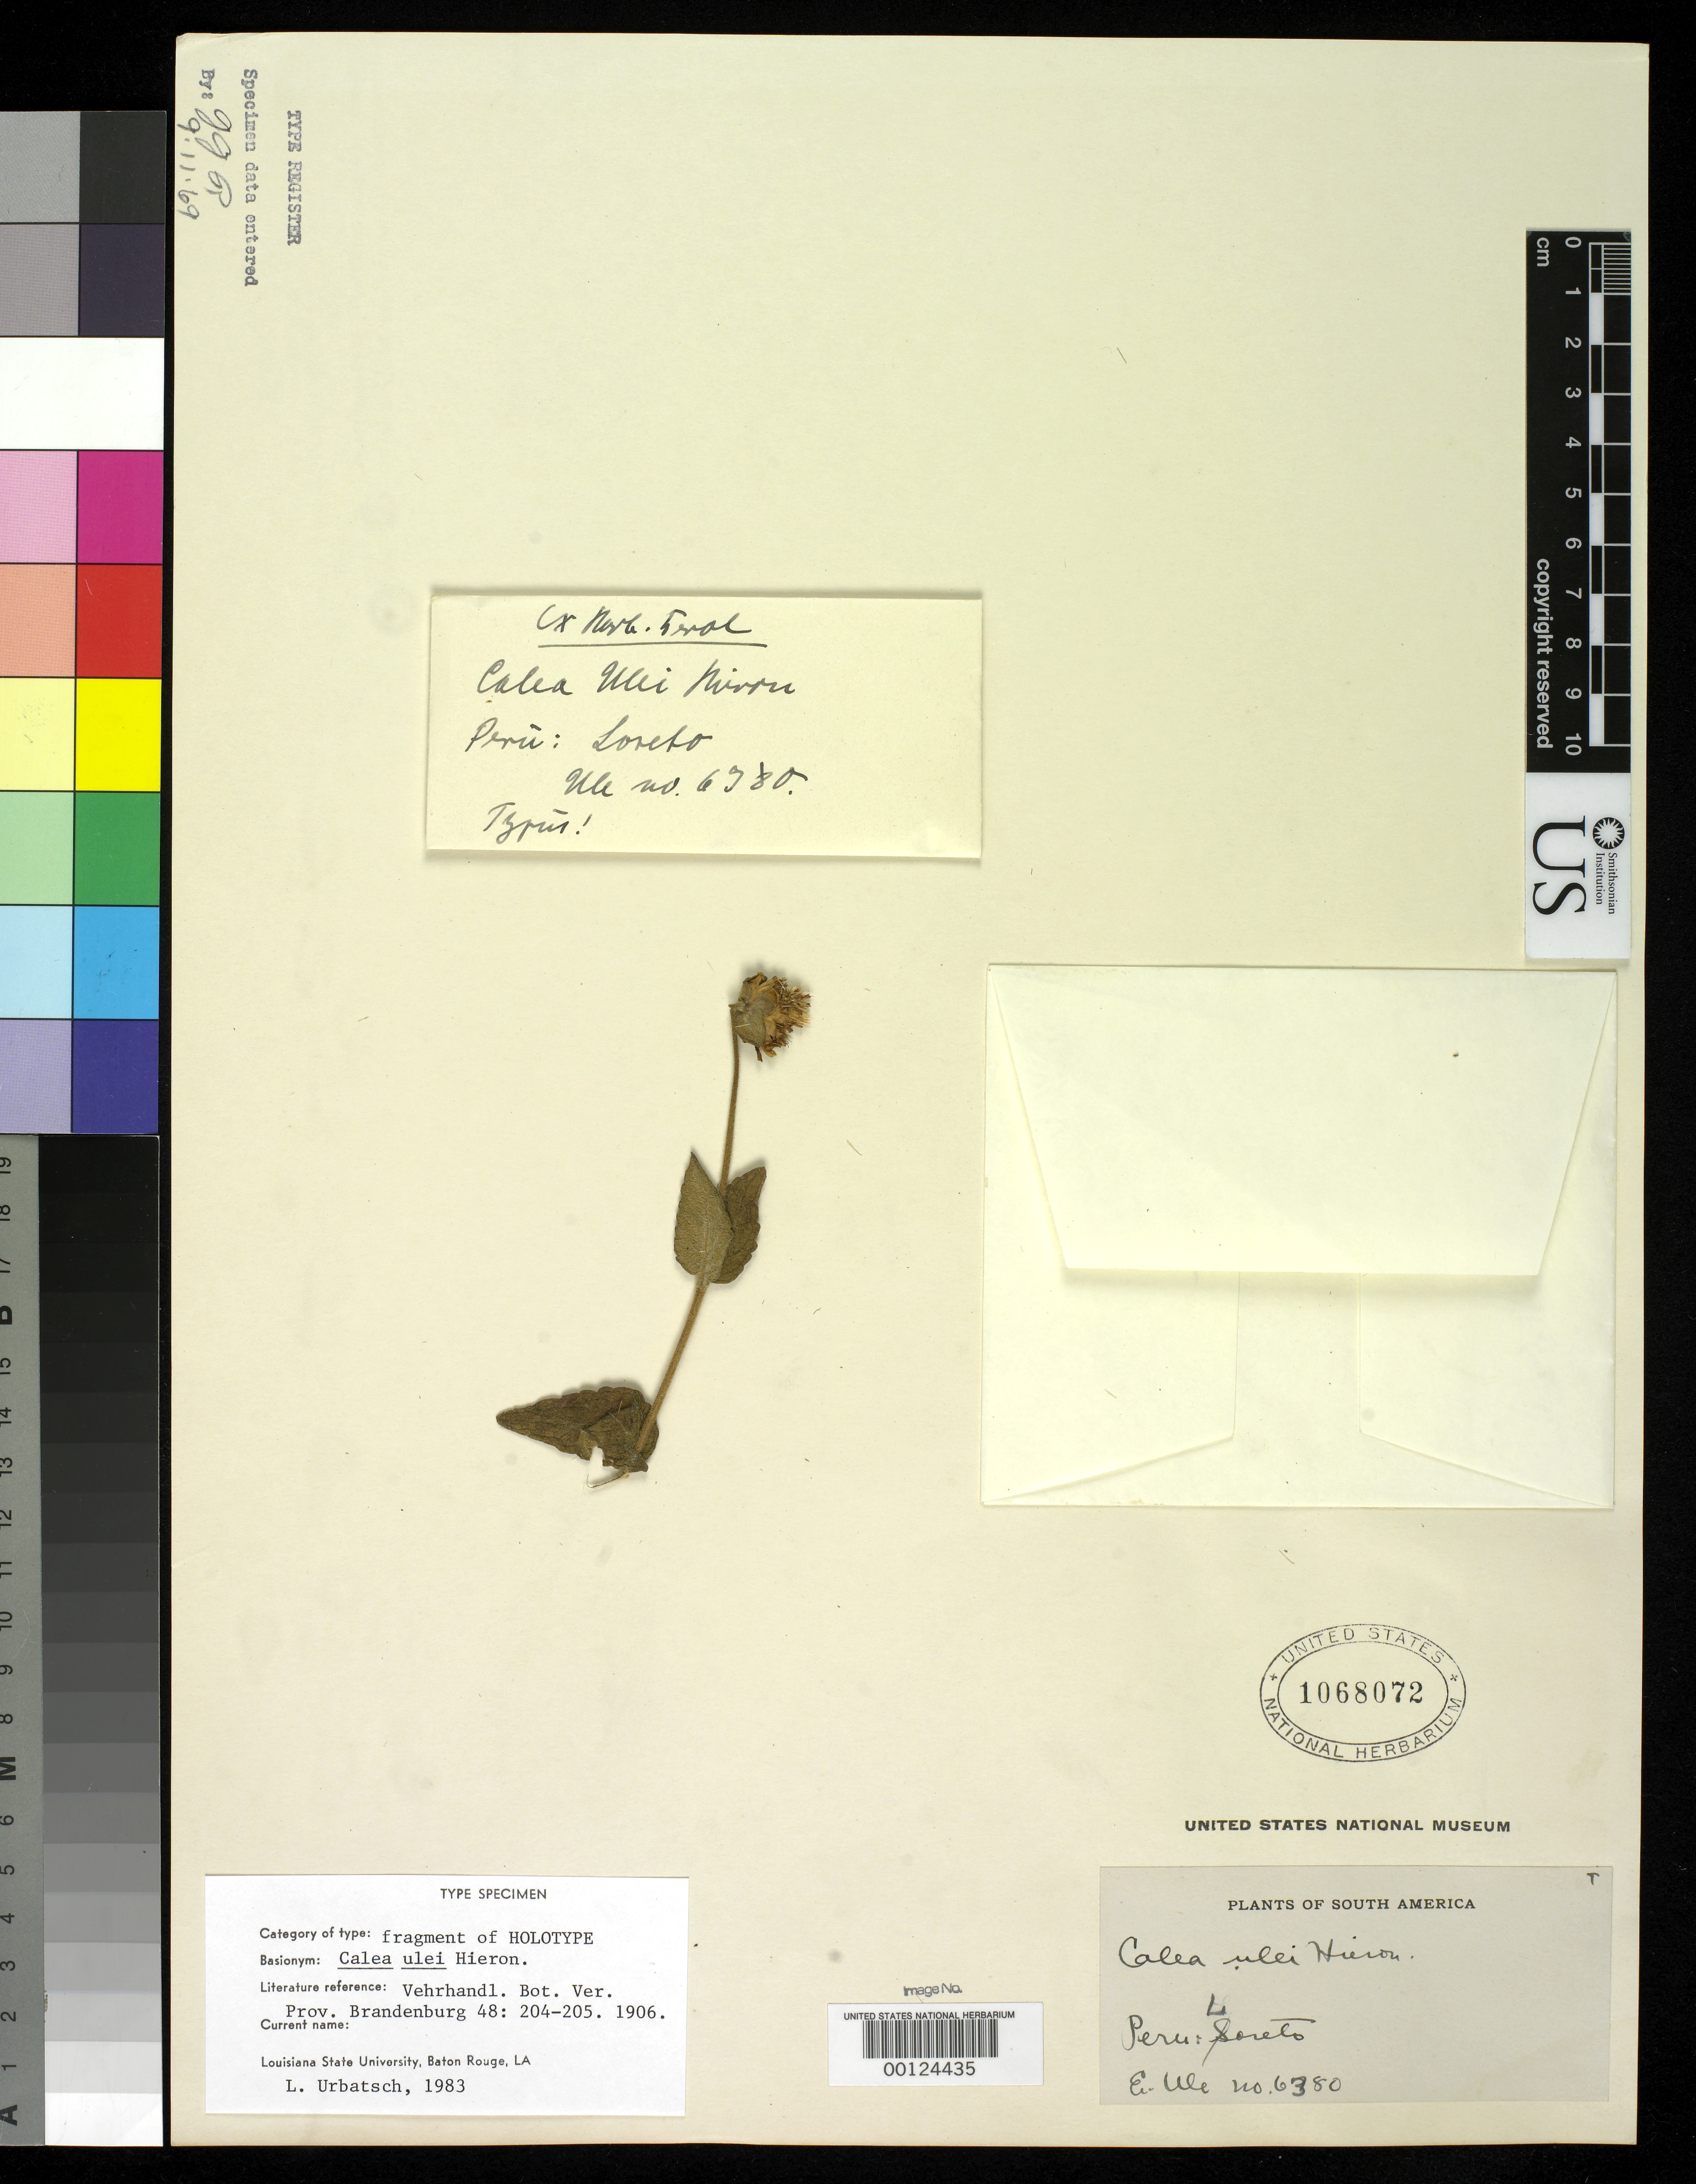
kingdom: Plantae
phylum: Tracheophyta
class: Magnoliopsida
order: Asterales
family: Asteraceae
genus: Calea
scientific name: Calea ulei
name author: Hieron.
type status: Type Material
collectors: E. H. Ule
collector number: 6380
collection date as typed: Sep 1902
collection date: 1902-09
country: Peru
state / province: Loreto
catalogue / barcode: US 1068072